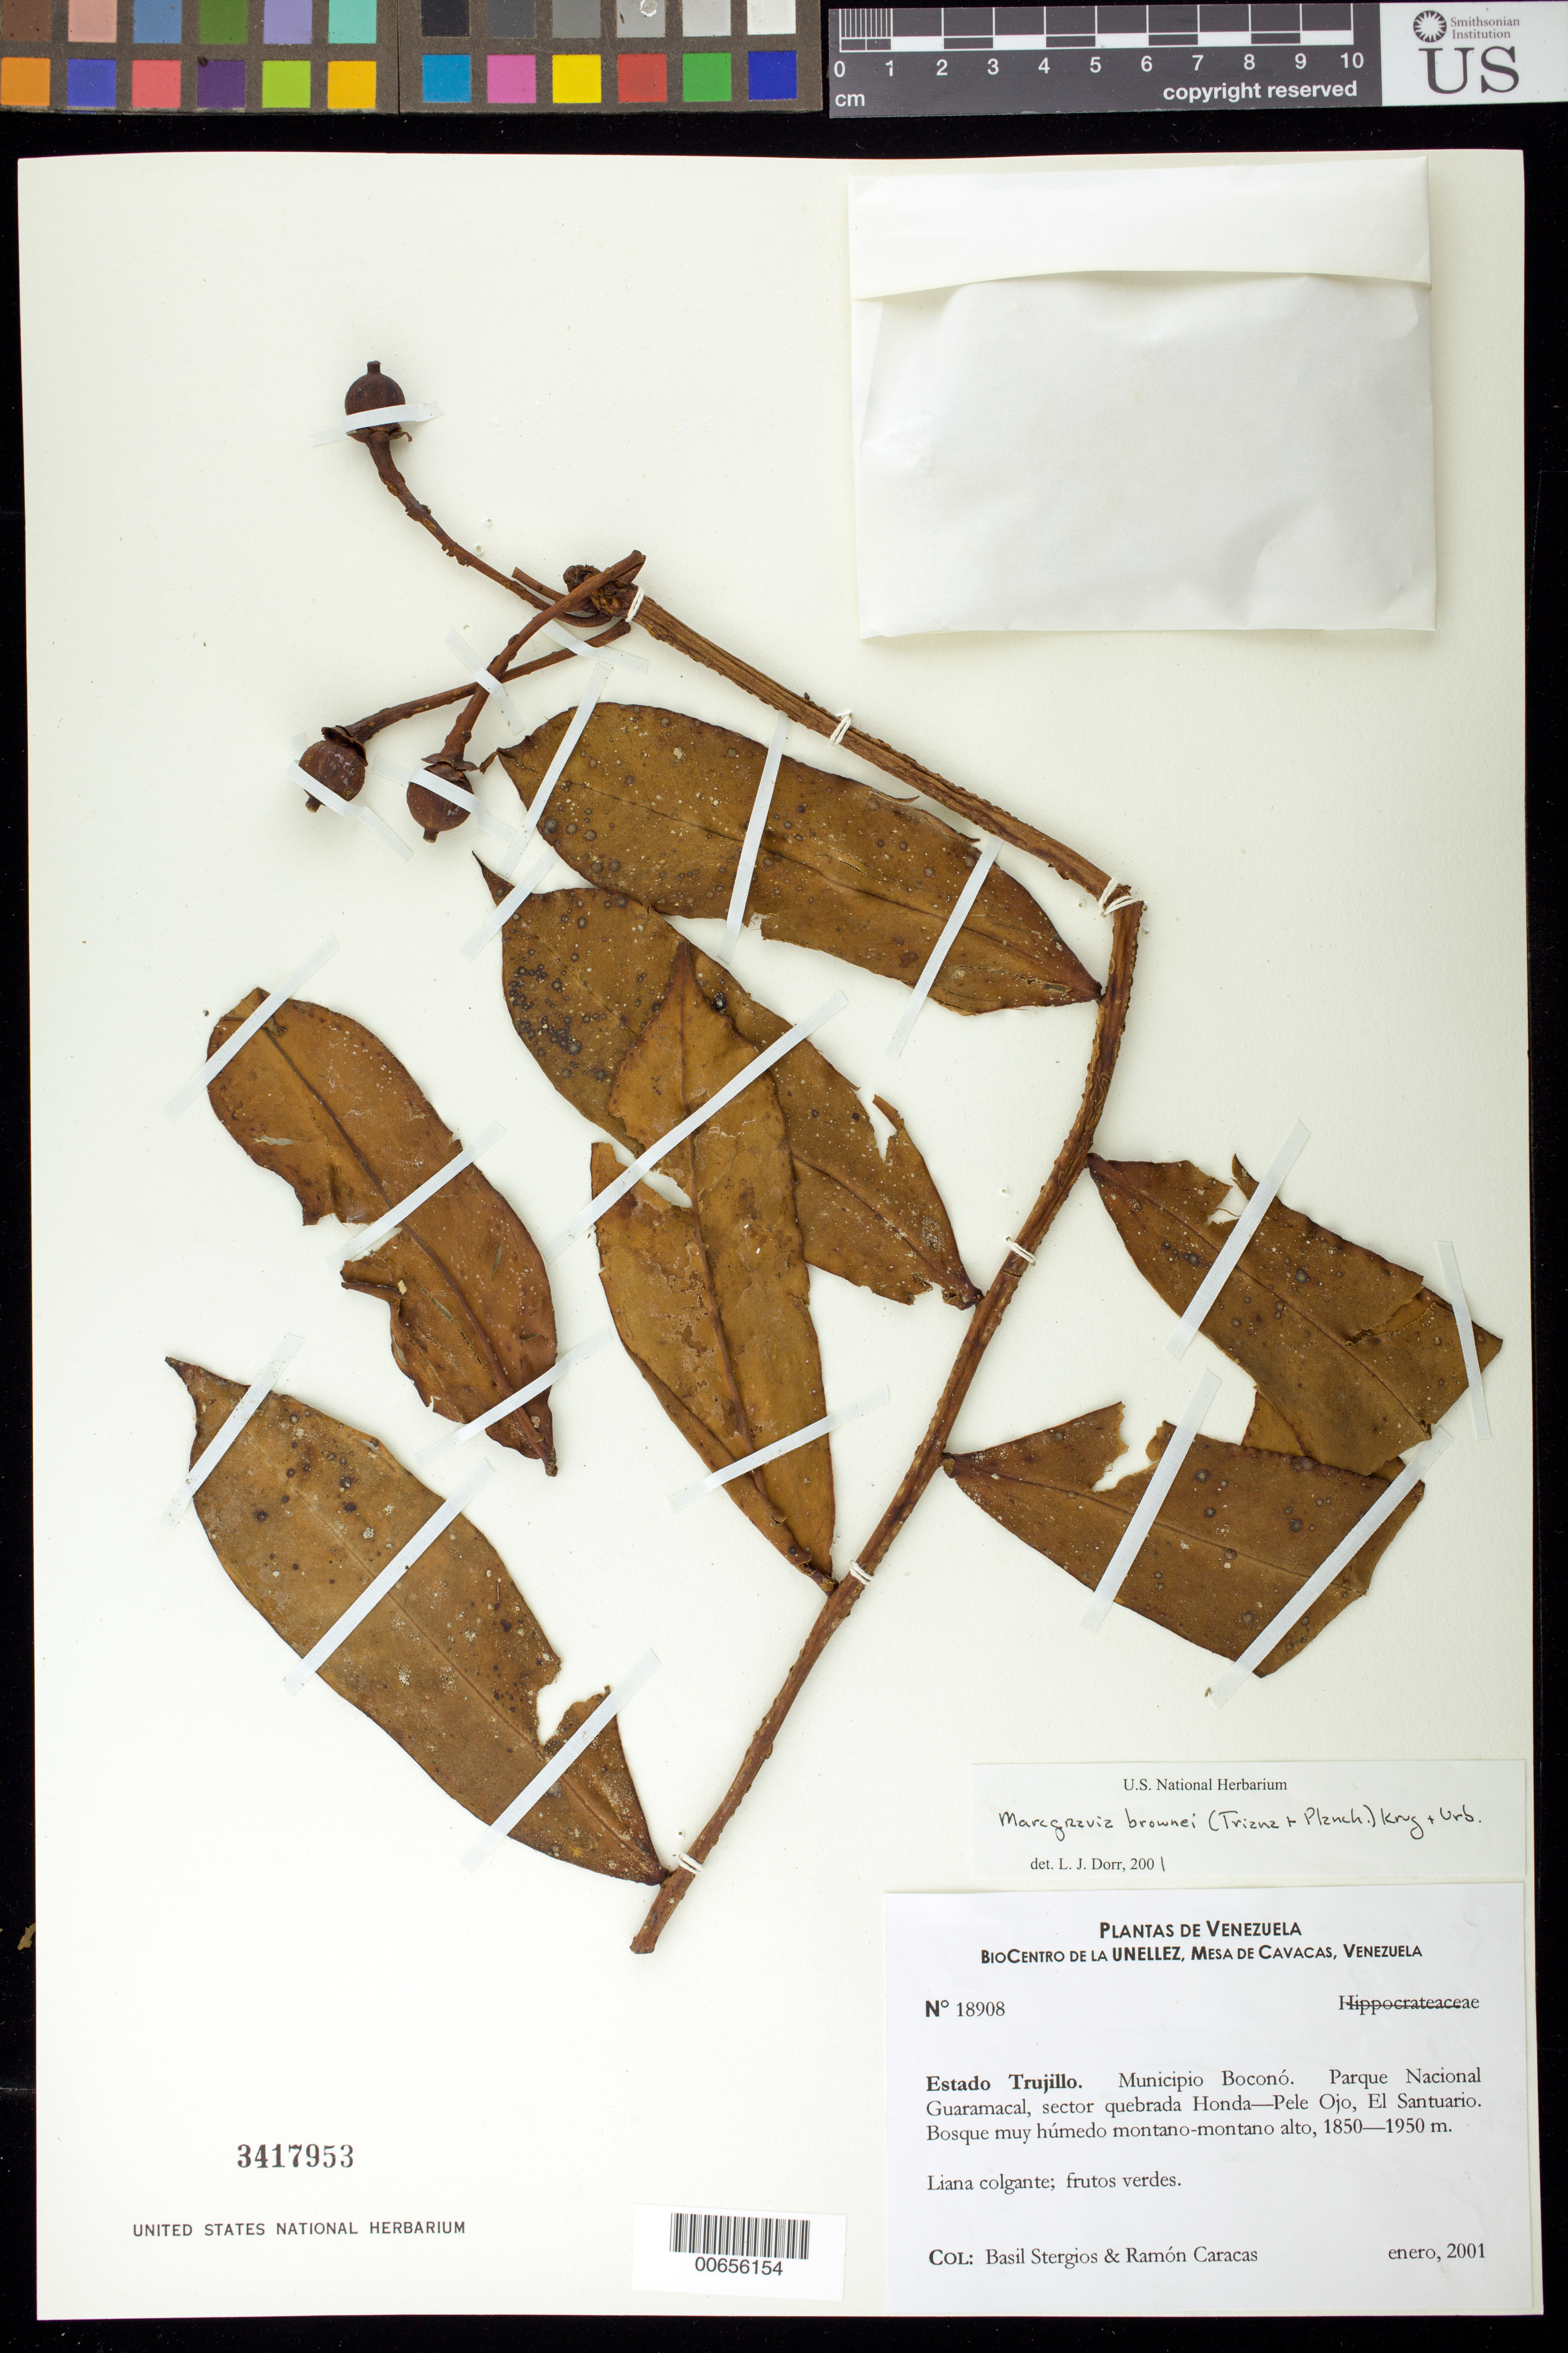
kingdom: Plantae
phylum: Tracheophyta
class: Magnoliopsida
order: Ericales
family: Marcgraviaceae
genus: Marcgravia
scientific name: Marcgravia brownei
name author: (Triana & Planch.) Krug & Urb.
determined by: Dorr, L. J., (BOT), Smithsonian Institution - National Museum of Natural History (UNITED STATES)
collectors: B. G. Stergios & R. Caracas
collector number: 18908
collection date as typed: Jan 2001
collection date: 2001-01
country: Venezuela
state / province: Trujillo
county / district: Boconó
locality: Parque Nacional Guaramacal, sector quebrada Honda-Pele Ojo, El Santuario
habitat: Bosque muy húmedo montano-montano alto.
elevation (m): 1850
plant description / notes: F, PORT, US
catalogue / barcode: US 3417953